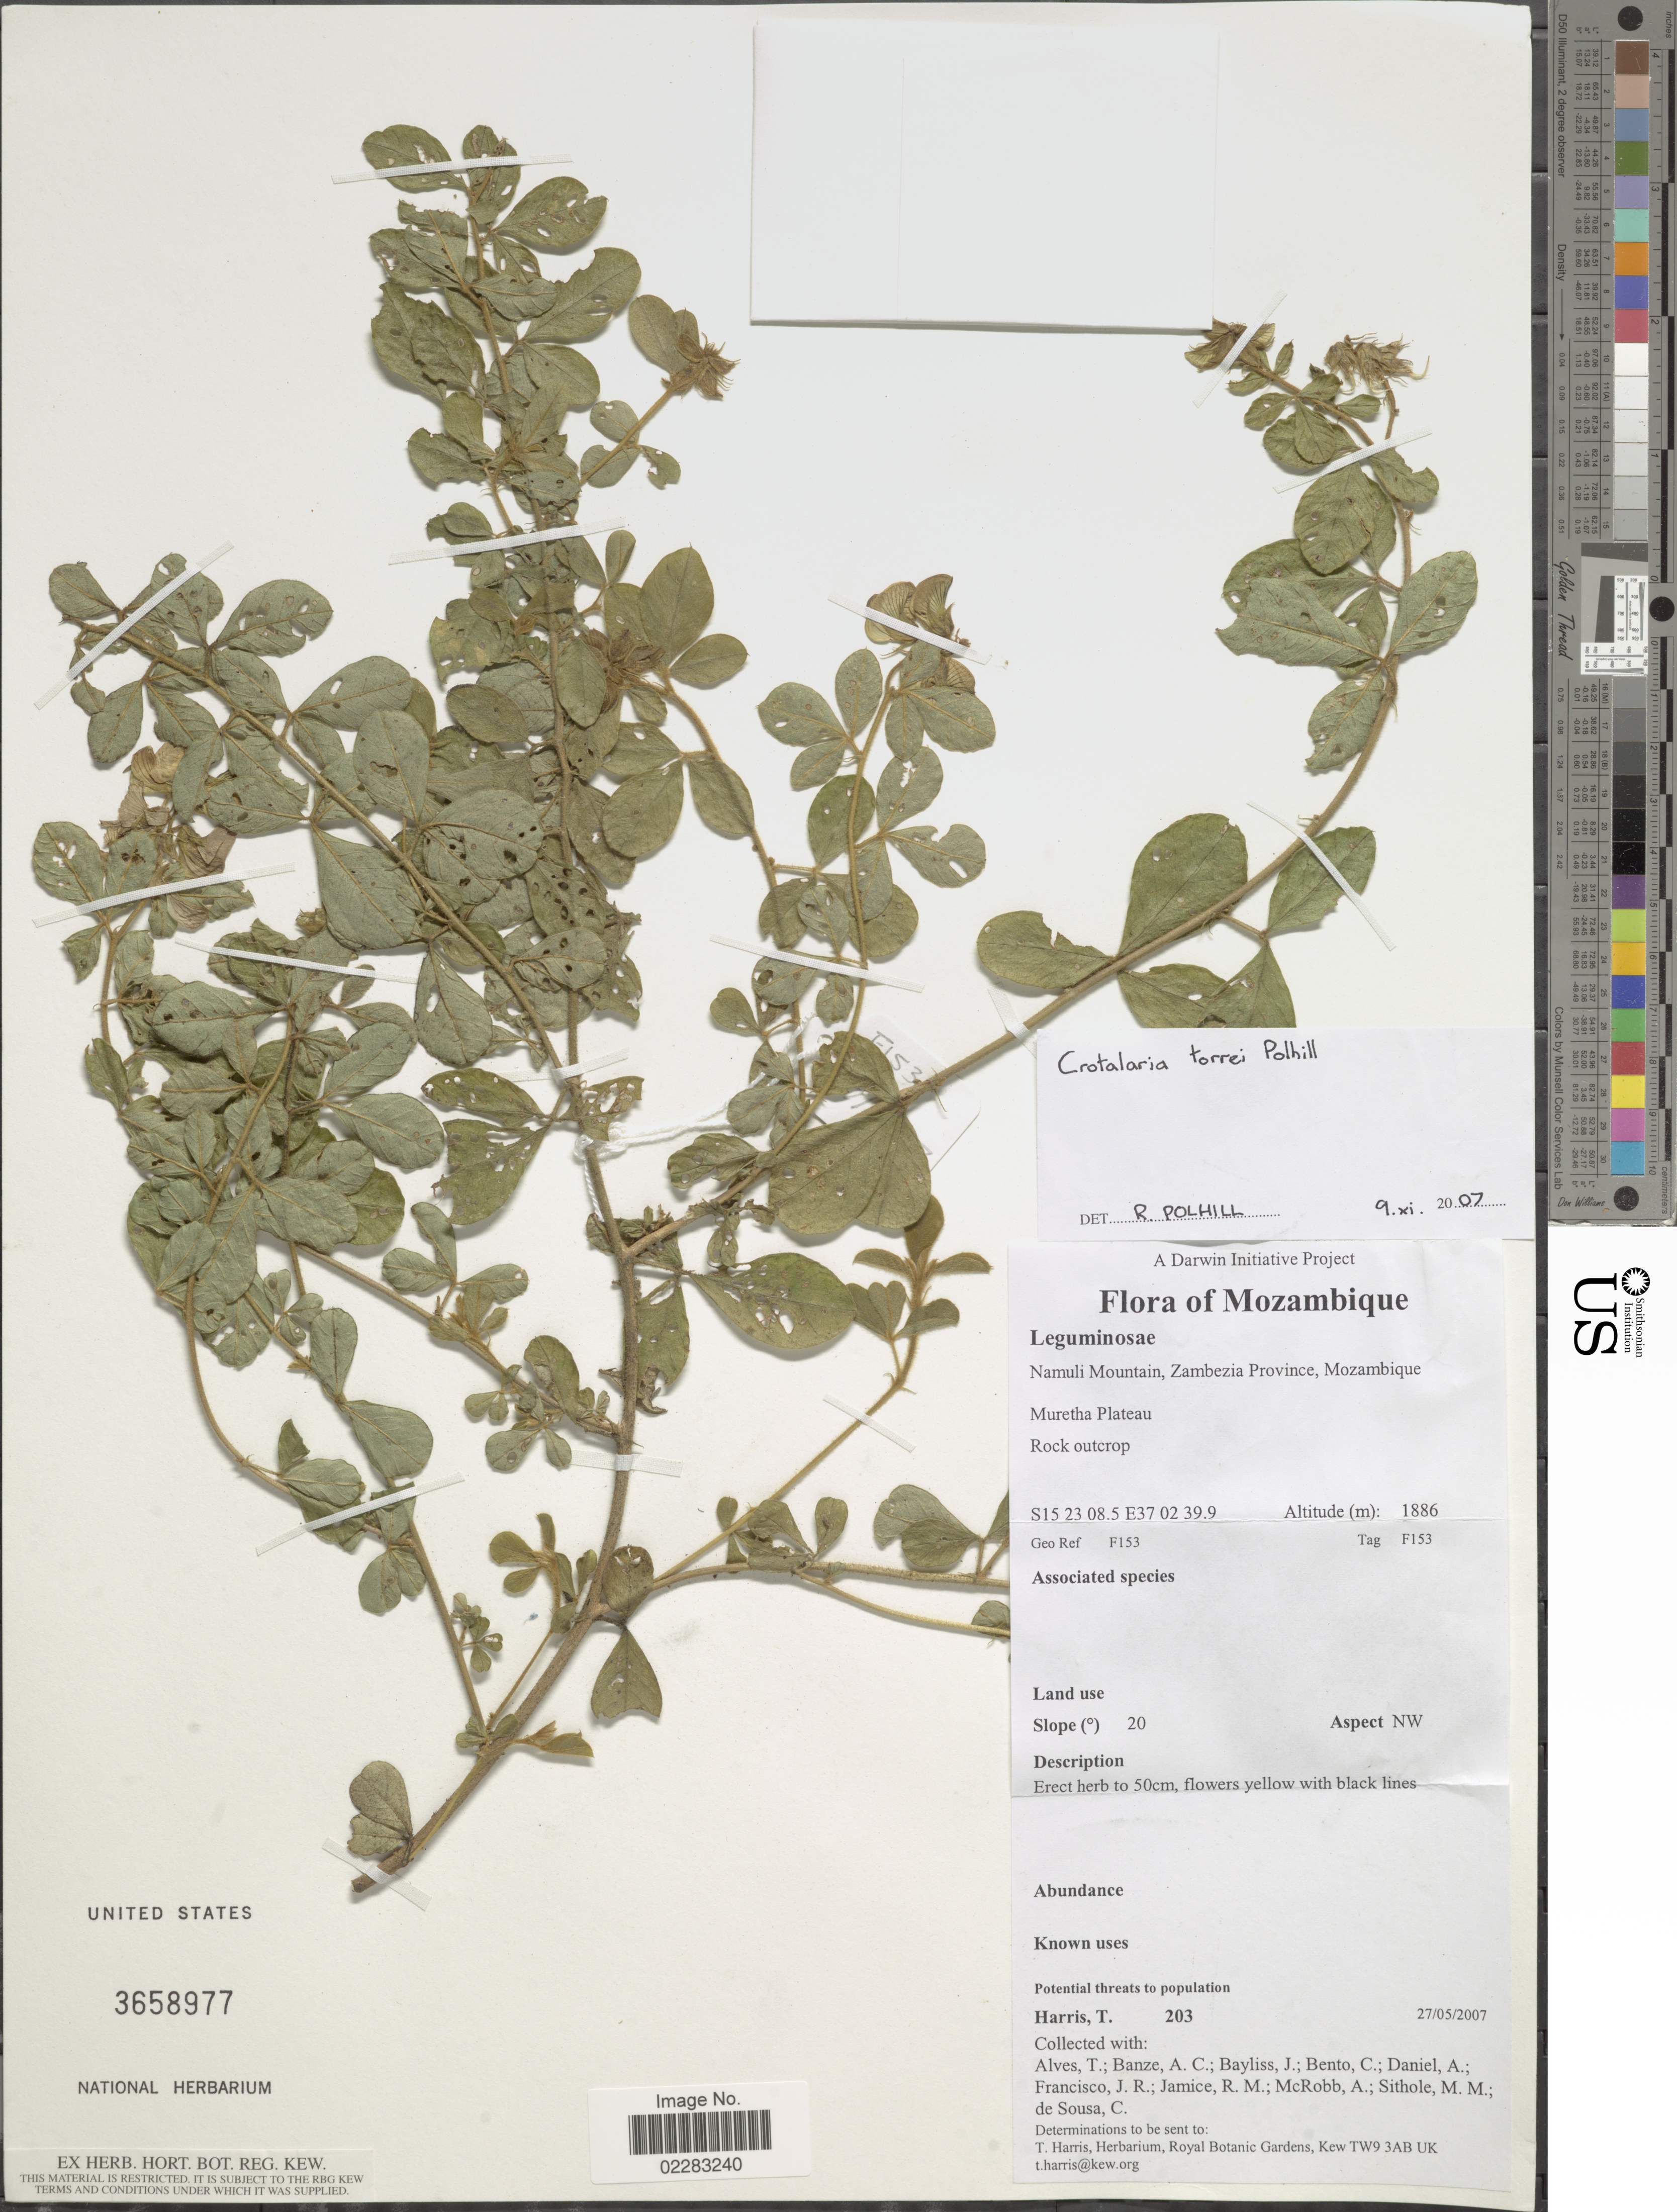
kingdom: Plantae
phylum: Tracheophyta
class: Magnoliopsida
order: Fabales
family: Fabaceae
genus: Crotalaria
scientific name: Crotalaria torrei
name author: Polhill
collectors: T. Harris, T. Alves, A. Banze, J. Bayliss & et al.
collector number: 203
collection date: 2007-05-27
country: Mozambique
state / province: Zambézia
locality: Namuli Mountain, Muretha Plateau.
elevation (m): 1886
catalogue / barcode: US 3658977